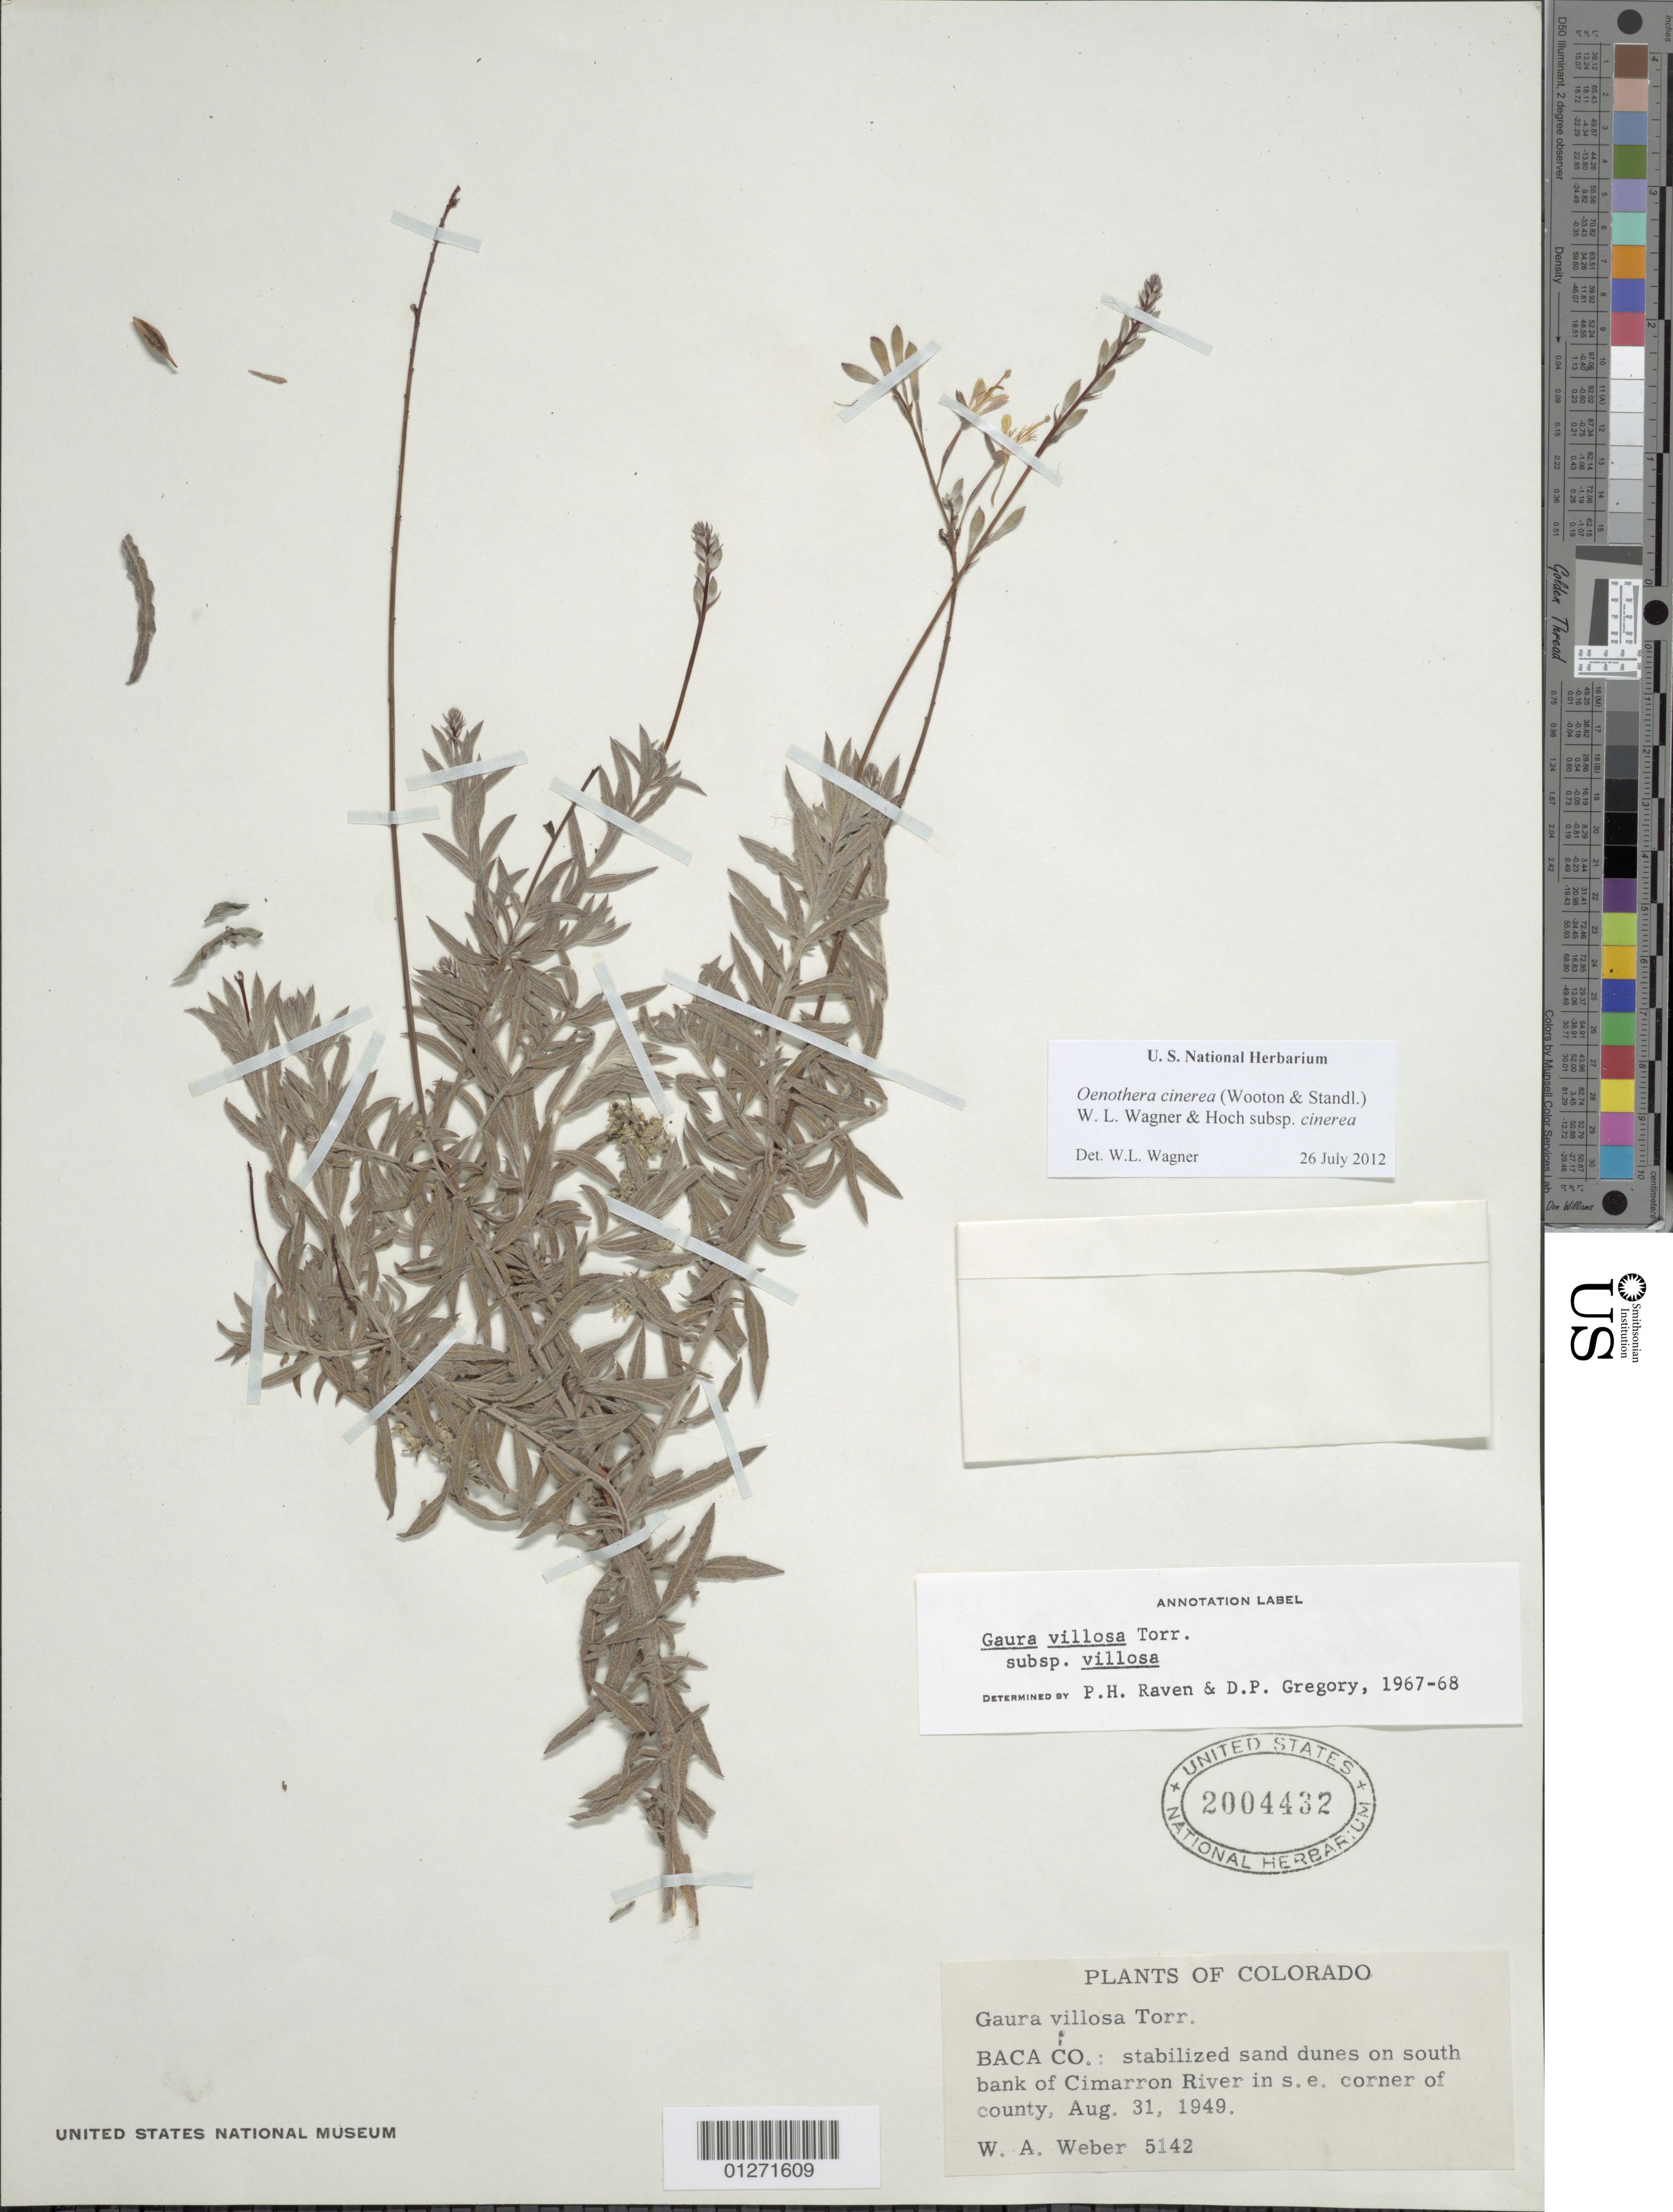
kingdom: Plantae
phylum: Tracheophyta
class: Magnoliopsida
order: Myrtales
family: Onagraceae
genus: Oenothera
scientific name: Oenothera cinerea subsp. cinerea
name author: (Wooton & Standl.) W.L. Wagner & Hoch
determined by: Wagner, W. L., (BOT), Smithsonian Institution - National Museum of Natural History (UNITED STATES)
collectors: W. A. Weber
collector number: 5142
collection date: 1949-08-31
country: United States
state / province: Colorado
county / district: Baca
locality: S bank of Cimarron River, in SE corner of county.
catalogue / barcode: US 2004432